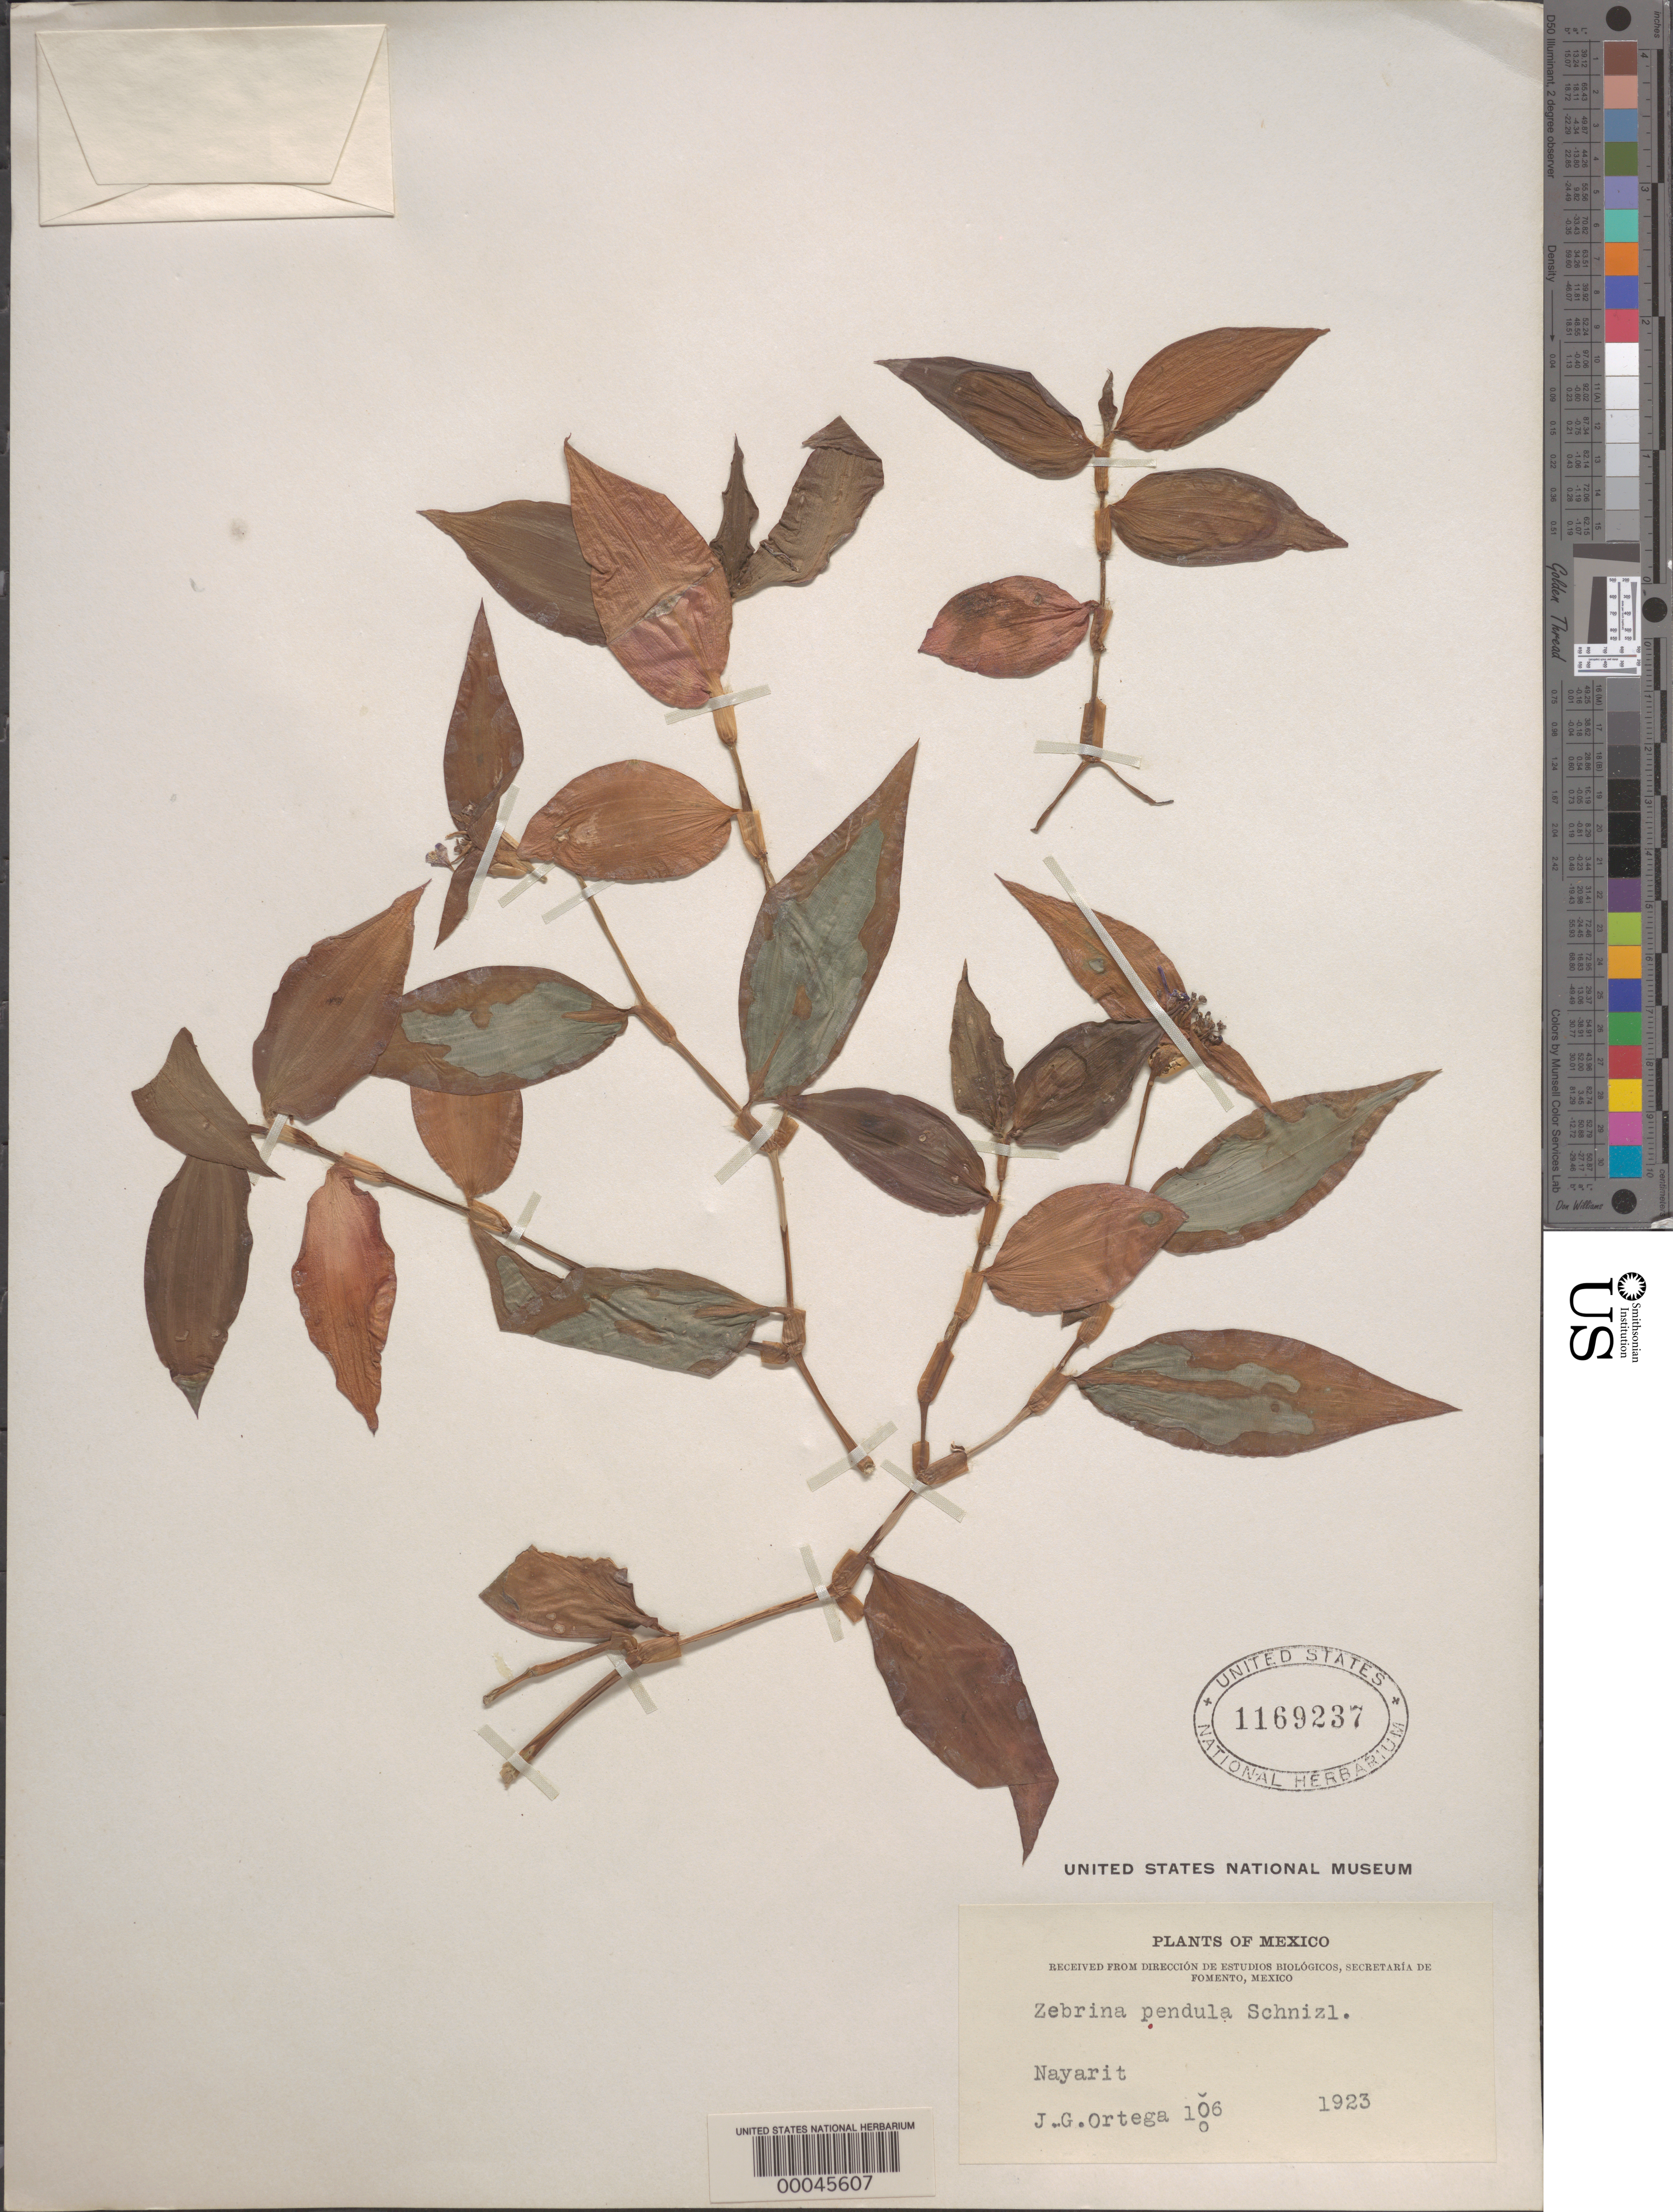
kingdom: Plantae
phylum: Tracheophyta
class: Liliopsida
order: Commelinales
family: Commelinaceae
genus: Tradescantia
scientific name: Tradescantia zebrina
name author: Bosse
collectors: J. Ortega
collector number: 106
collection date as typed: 1923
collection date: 1923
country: Mexico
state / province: Nayarit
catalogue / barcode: US 1169237